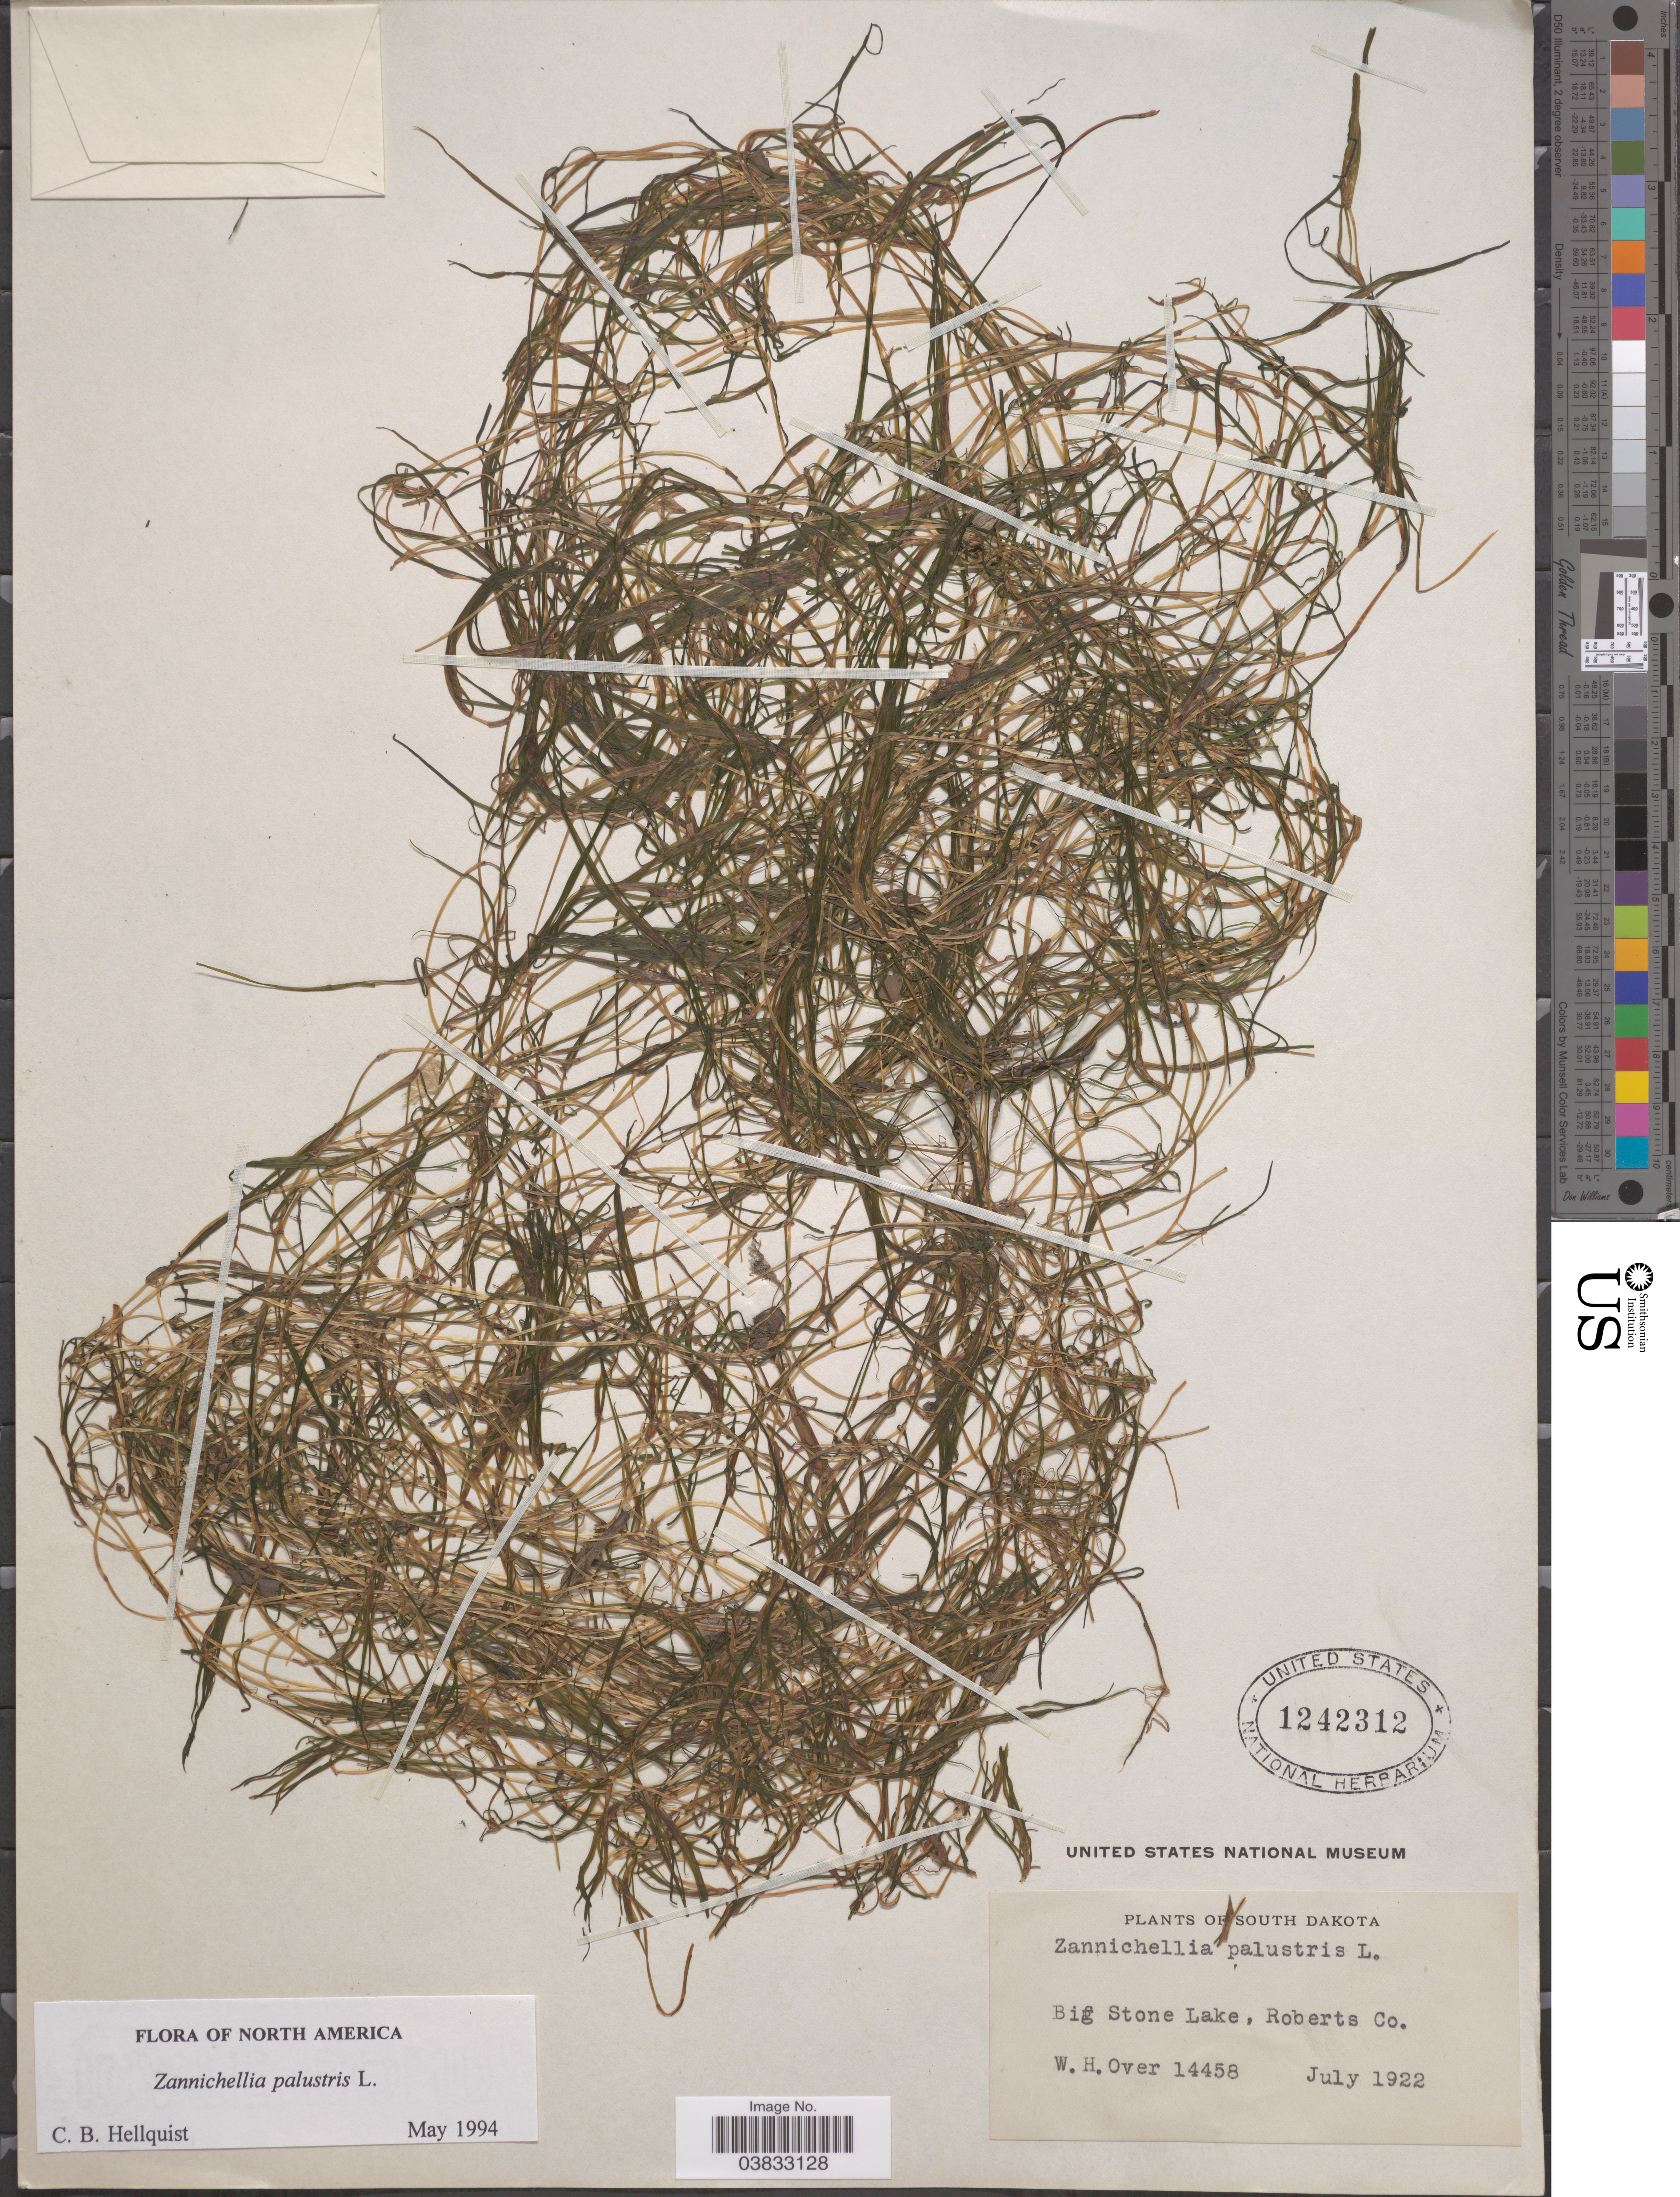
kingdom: Plantae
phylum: Tracheophyta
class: Liliopsida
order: Alismatales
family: Potamogetonaceae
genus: Zannichellia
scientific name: Zannichellia palustris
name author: L.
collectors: W. Over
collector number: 14458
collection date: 1922-07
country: United States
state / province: South Dakota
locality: Big Stone Lake, Roberts Co.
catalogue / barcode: US 1242312